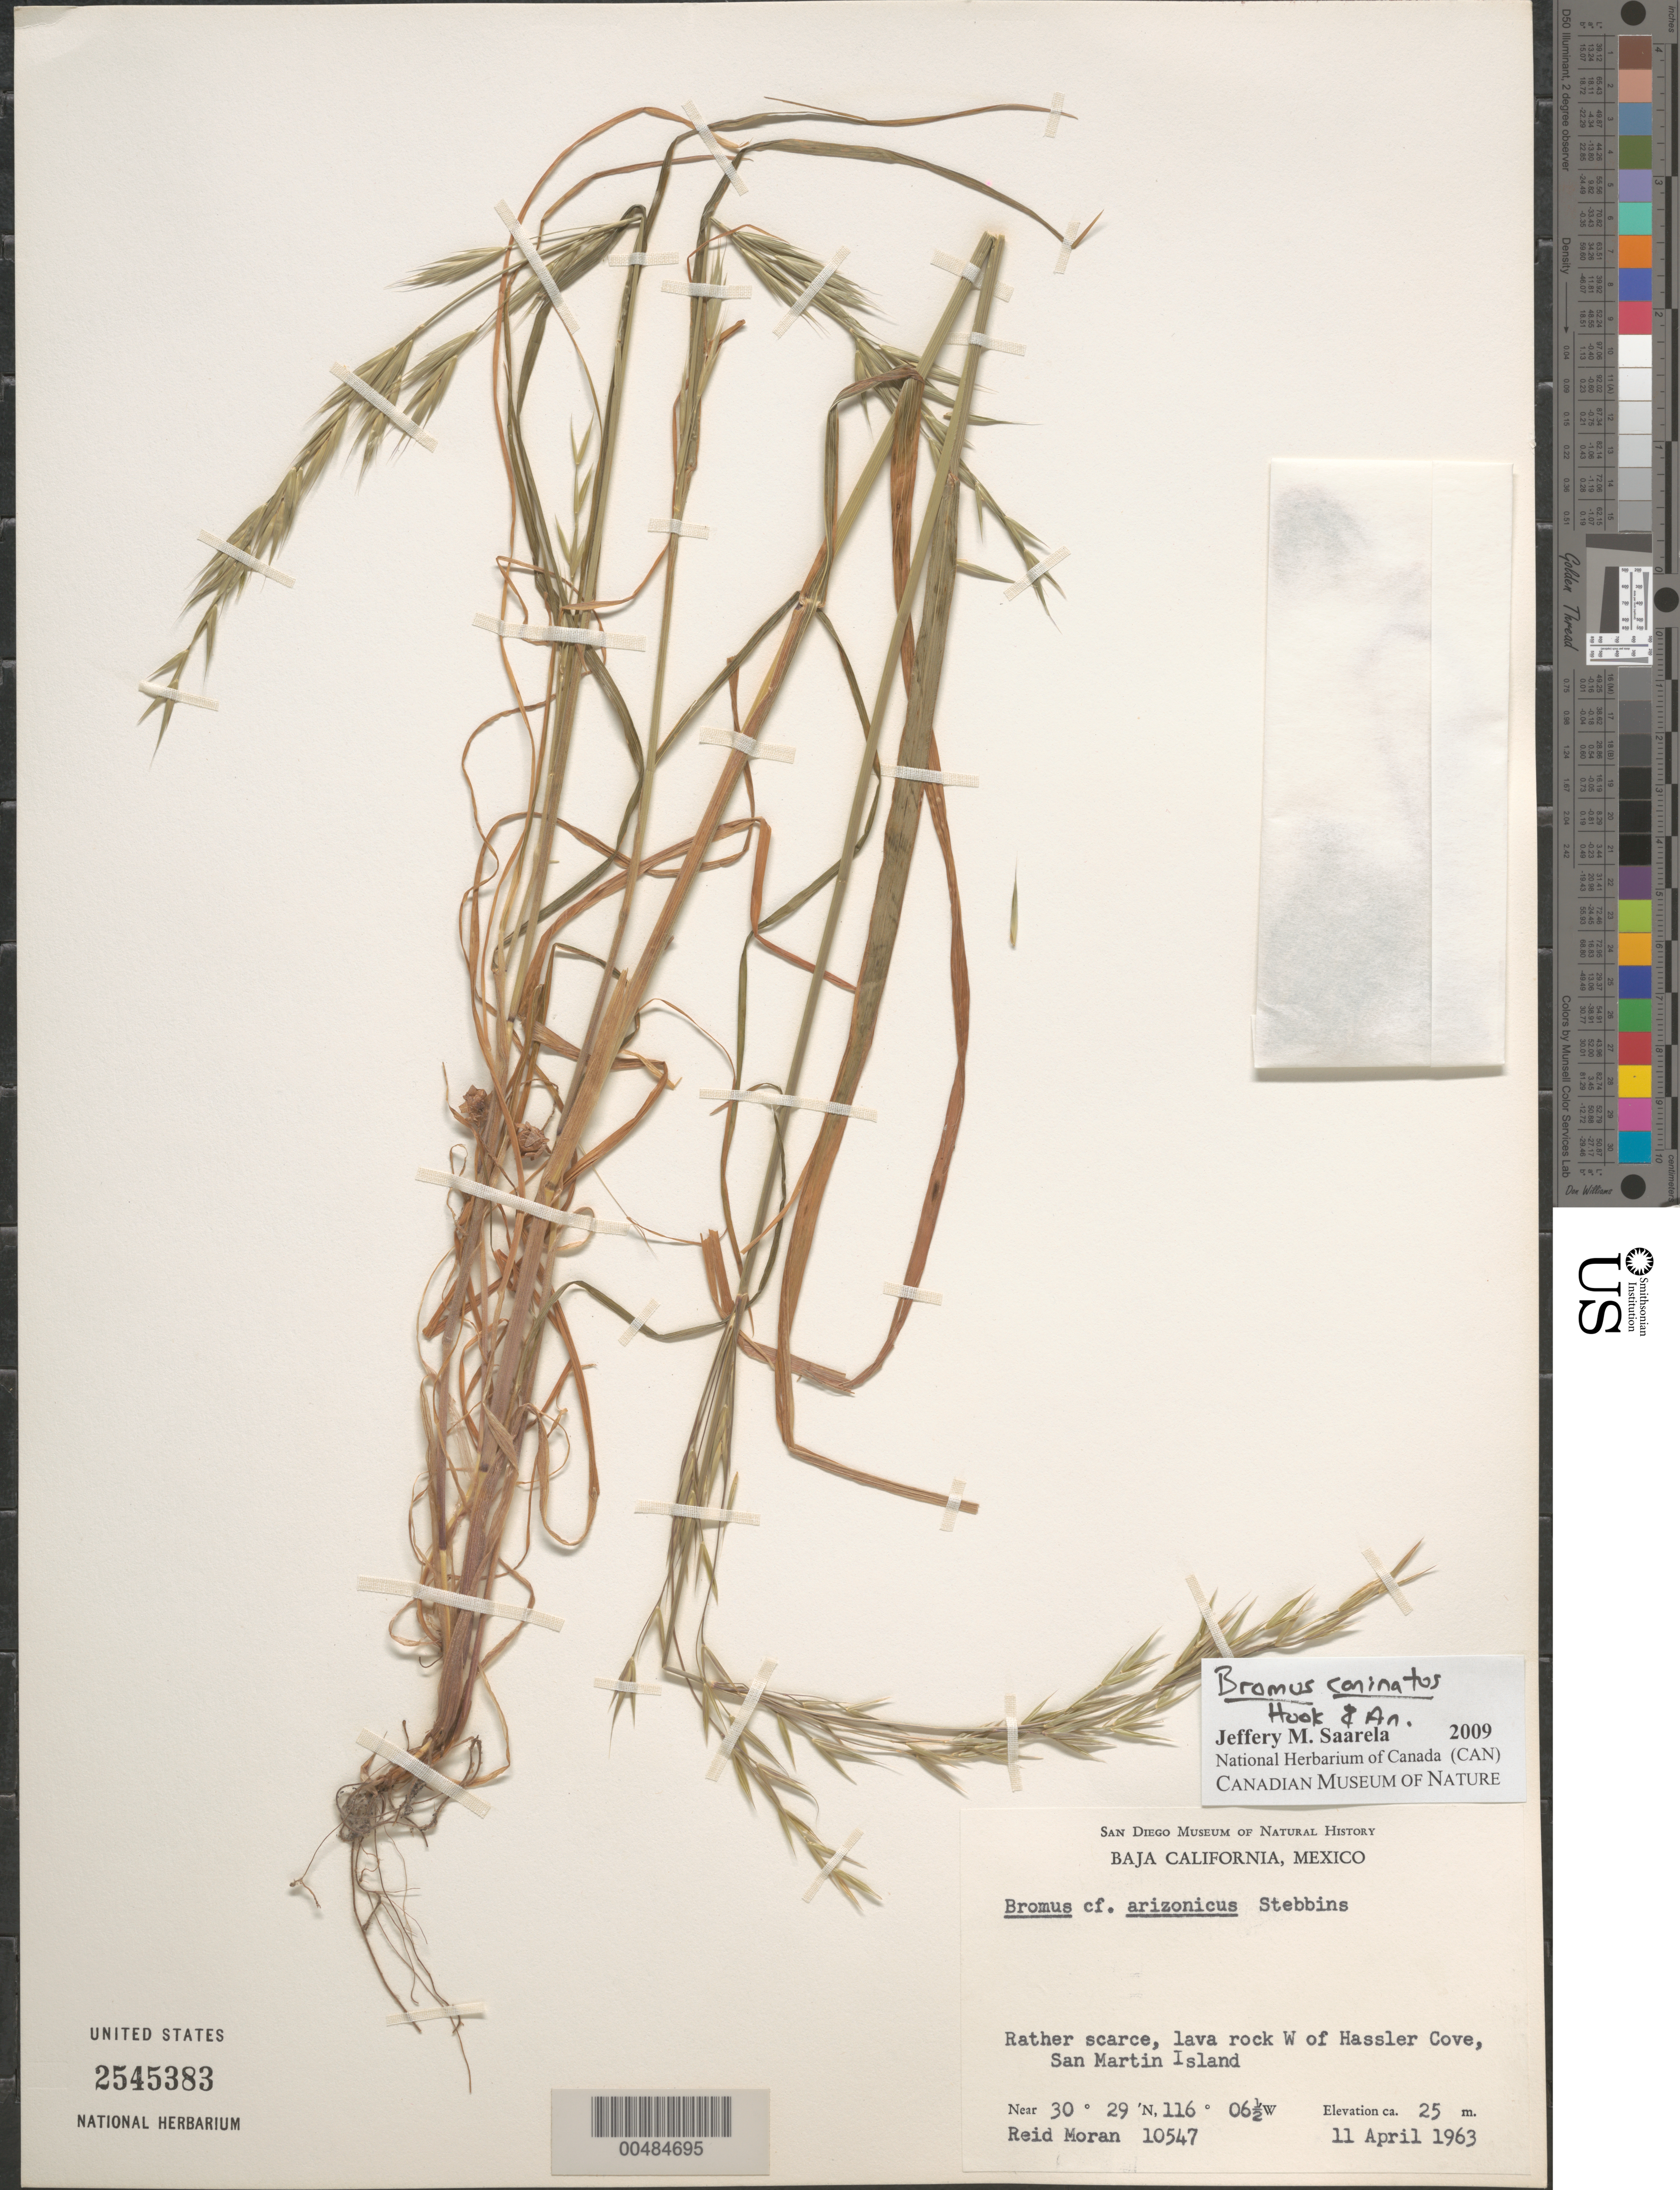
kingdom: Plantae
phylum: Tracheophyta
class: Liliopsida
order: Poales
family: Poaceae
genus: Bromus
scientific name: Bromus carinatus var. densus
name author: Shear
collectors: R. V. Moran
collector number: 10547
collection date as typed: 11 Apr 1963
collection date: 1963-04-11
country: Mexico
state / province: Baja California Norte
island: Isla San Martin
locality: Lava rock W of Hassler Cove, San Martin Island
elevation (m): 25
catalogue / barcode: US 2545383